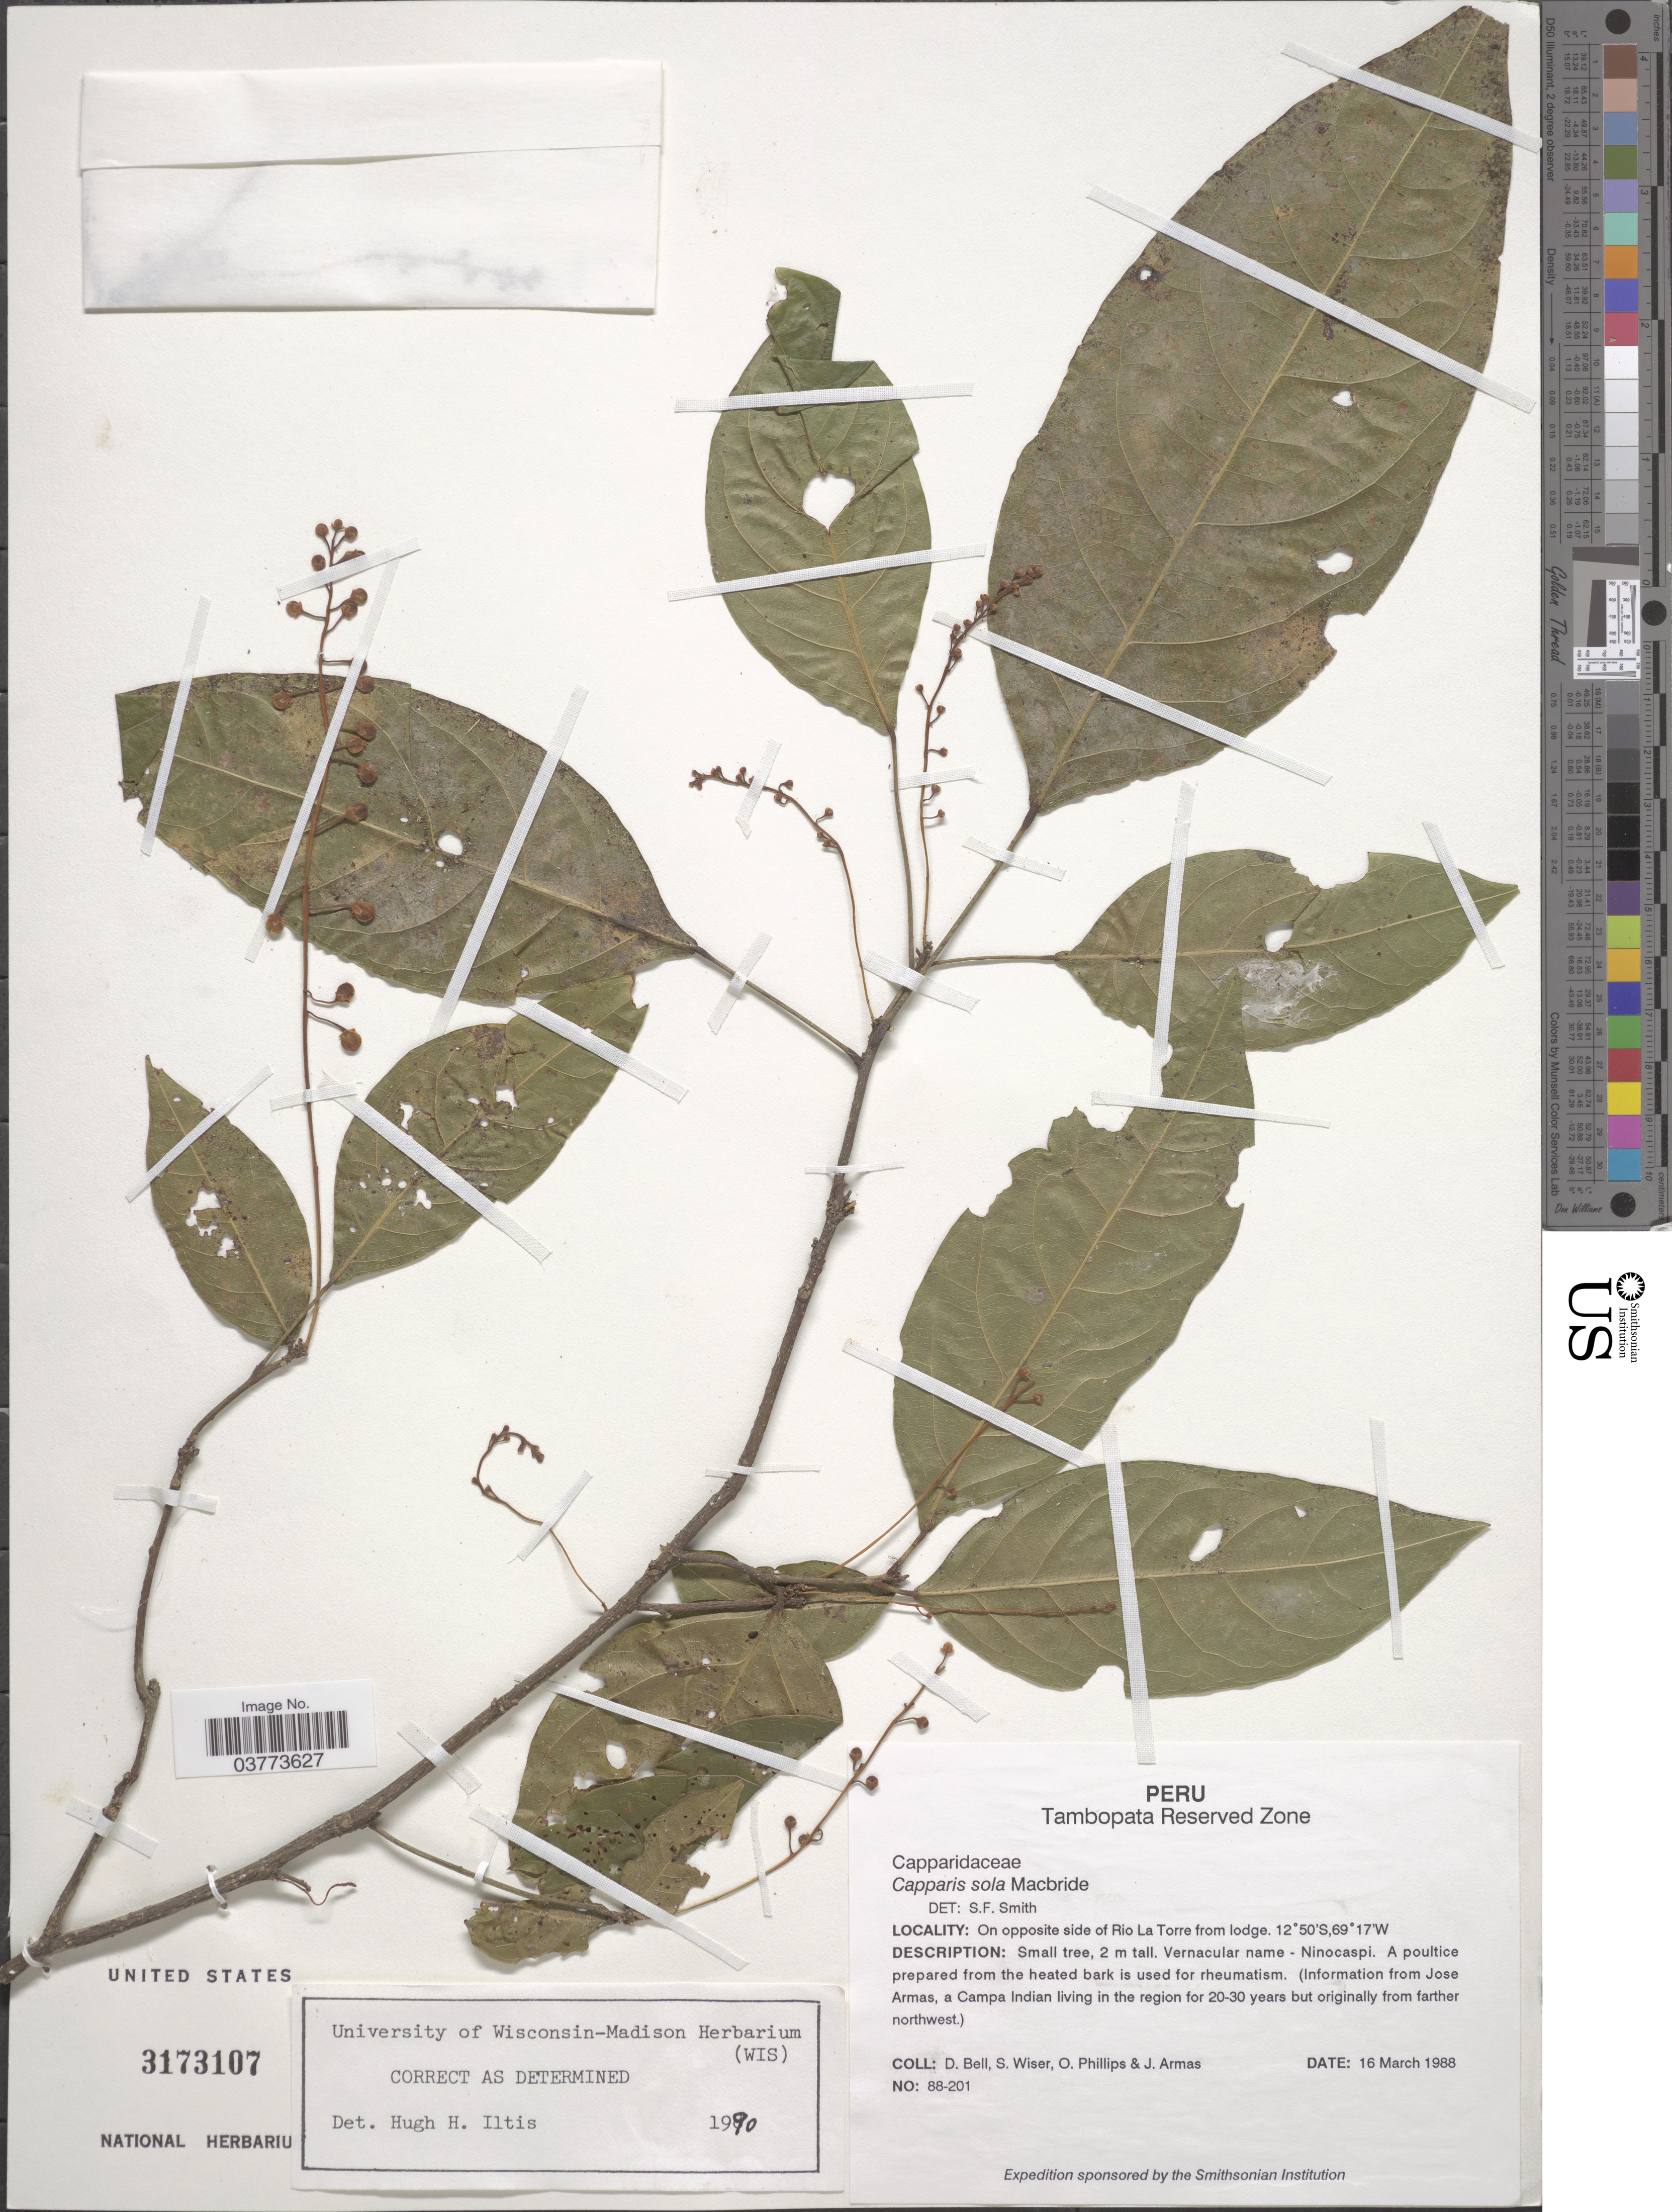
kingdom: Plantae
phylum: Tracheophyta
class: Magnoliopsida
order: Brassicales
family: Capparaceae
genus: Capparidastrum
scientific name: Capparidastrum sola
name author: (J.F. Macbr.) Iltis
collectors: D. A. Bell, S. Wiser, O. Phillips & J. Armas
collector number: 88-201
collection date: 1988-03-16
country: Peru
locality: Tambopata Reserved Zone. On opposite side of Rio La Torre from lodge.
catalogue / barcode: US 3173107